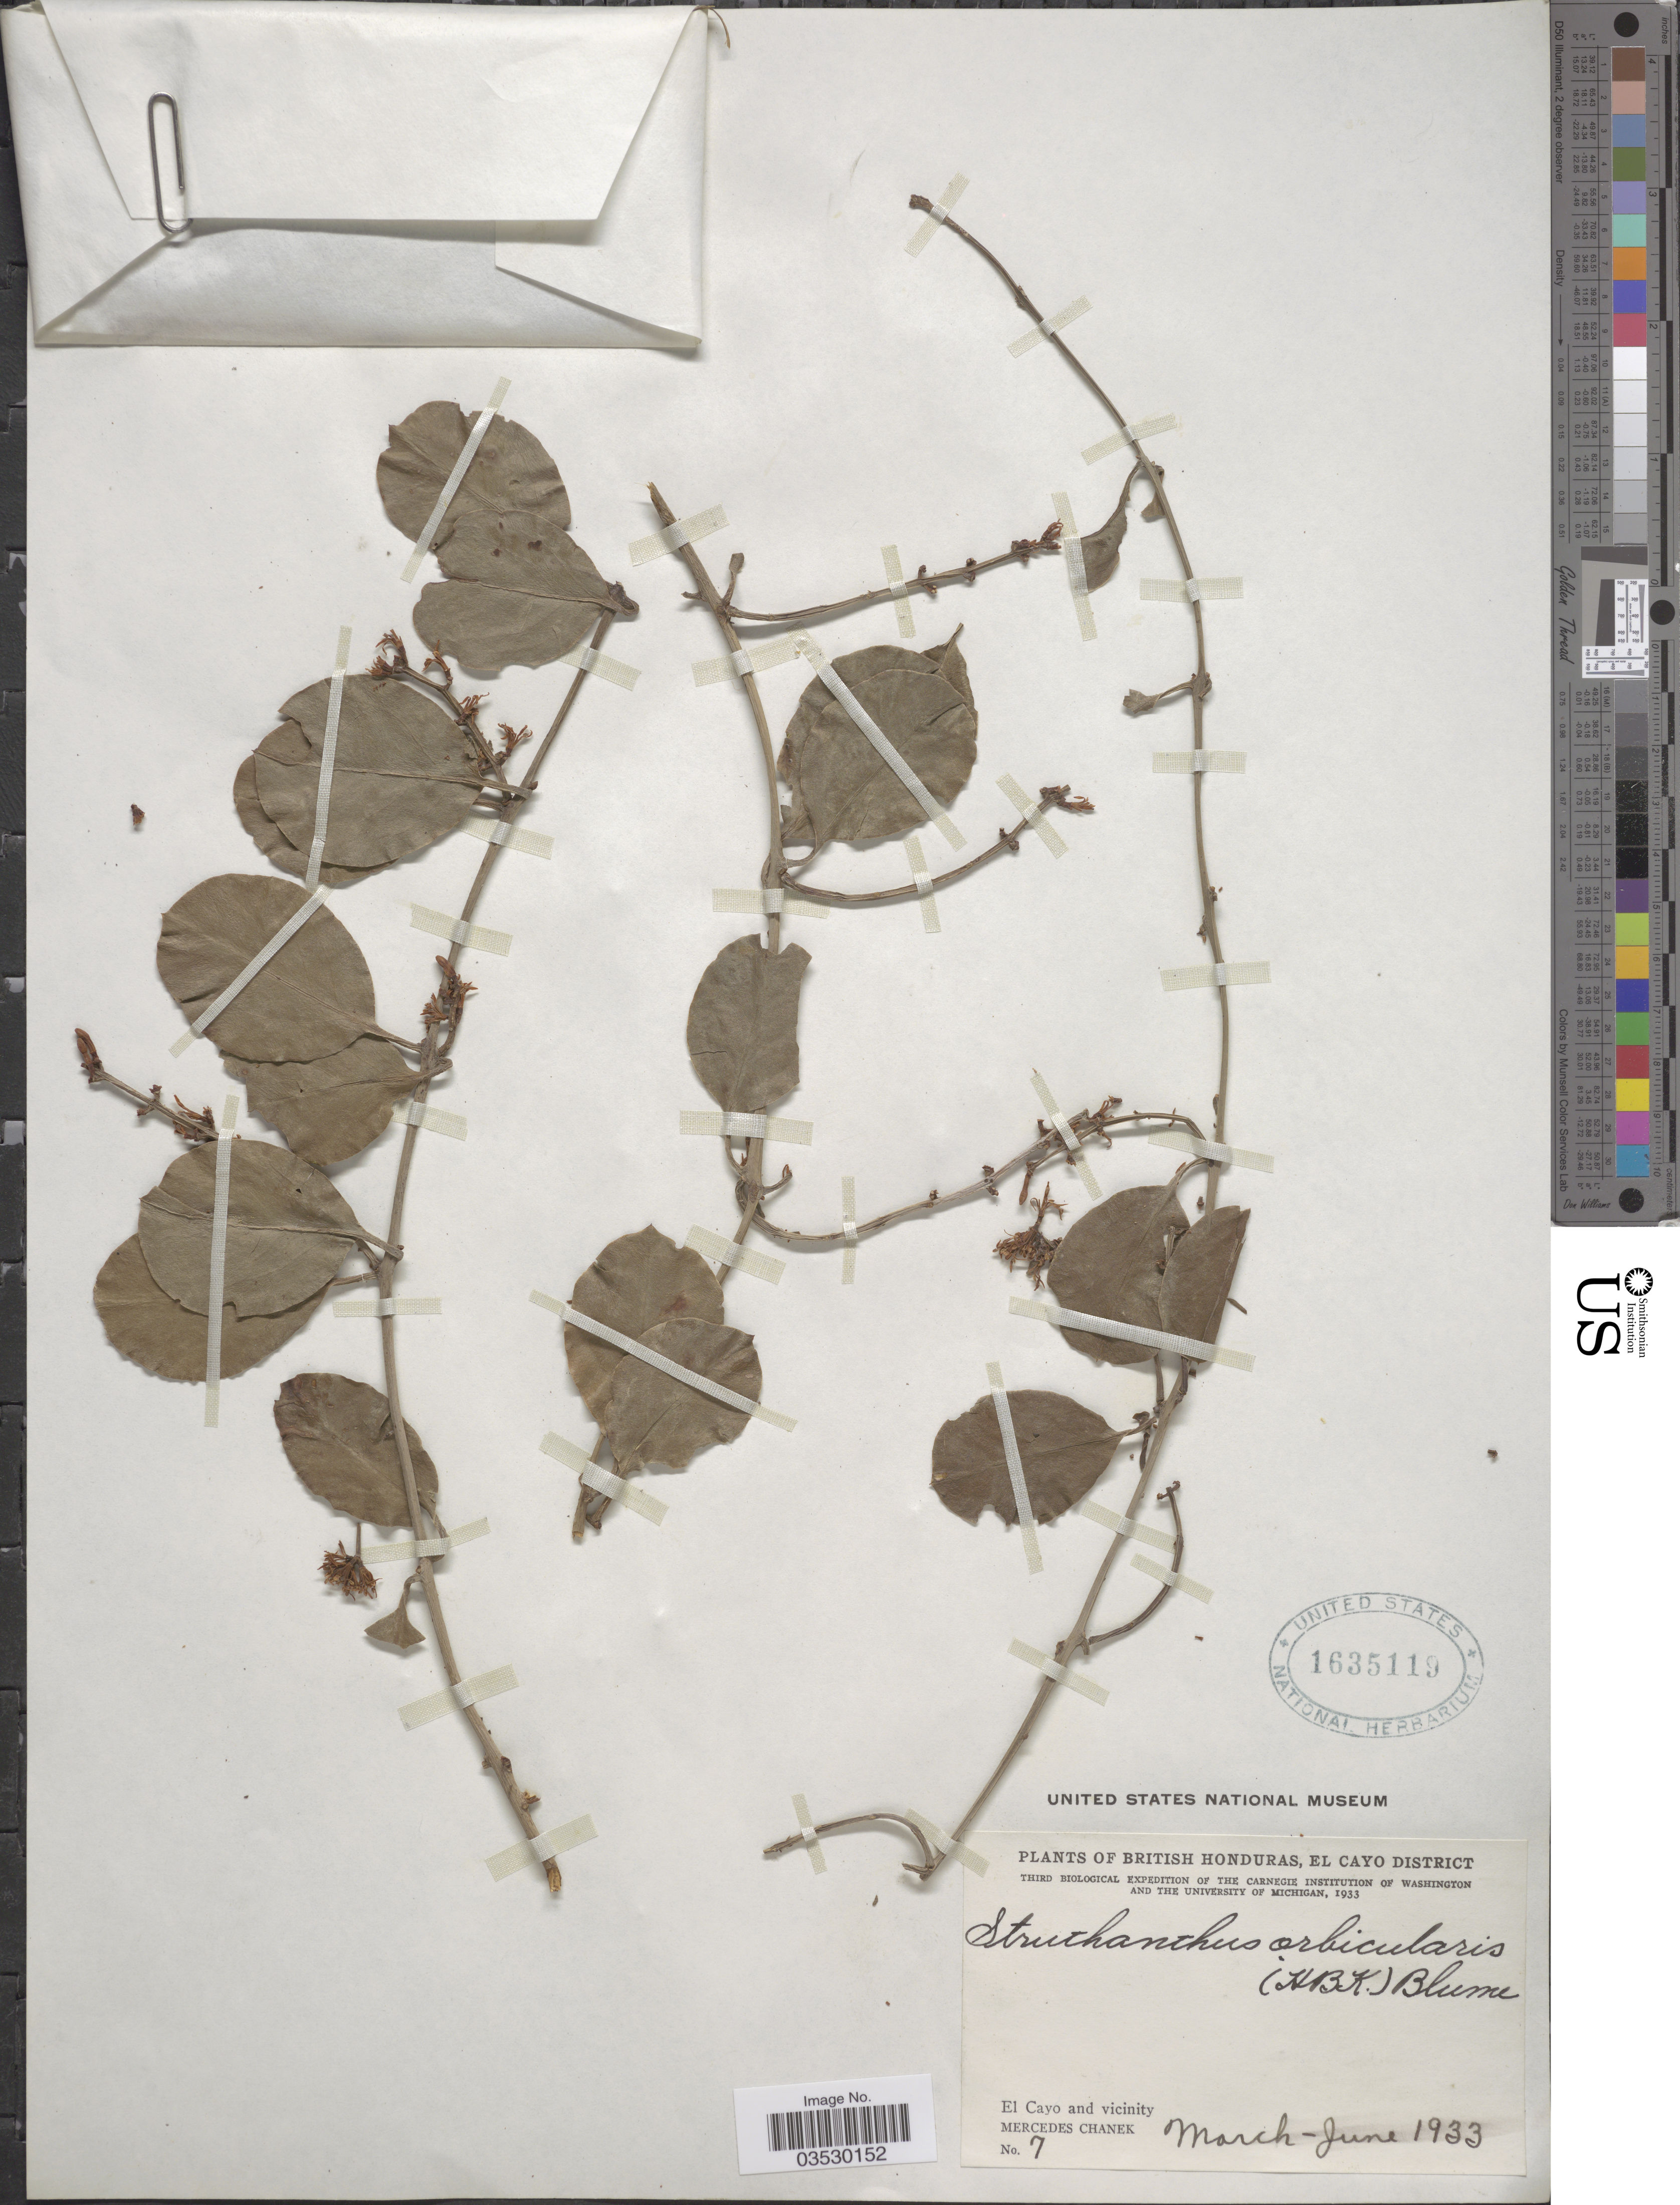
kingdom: Plantae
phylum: Tracheophyta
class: Magnoliopsida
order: Santalales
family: Loranthaceae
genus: Struthanthus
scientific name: Struthanthus orbicularis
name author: (Kunth) Blume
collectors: M. Chanek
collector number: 7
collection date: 1933-03/1933-06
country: Belize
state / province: Cayo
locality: British Honduras, El Cayo District. El Cayo and vicinity.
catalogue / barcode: US 1635119